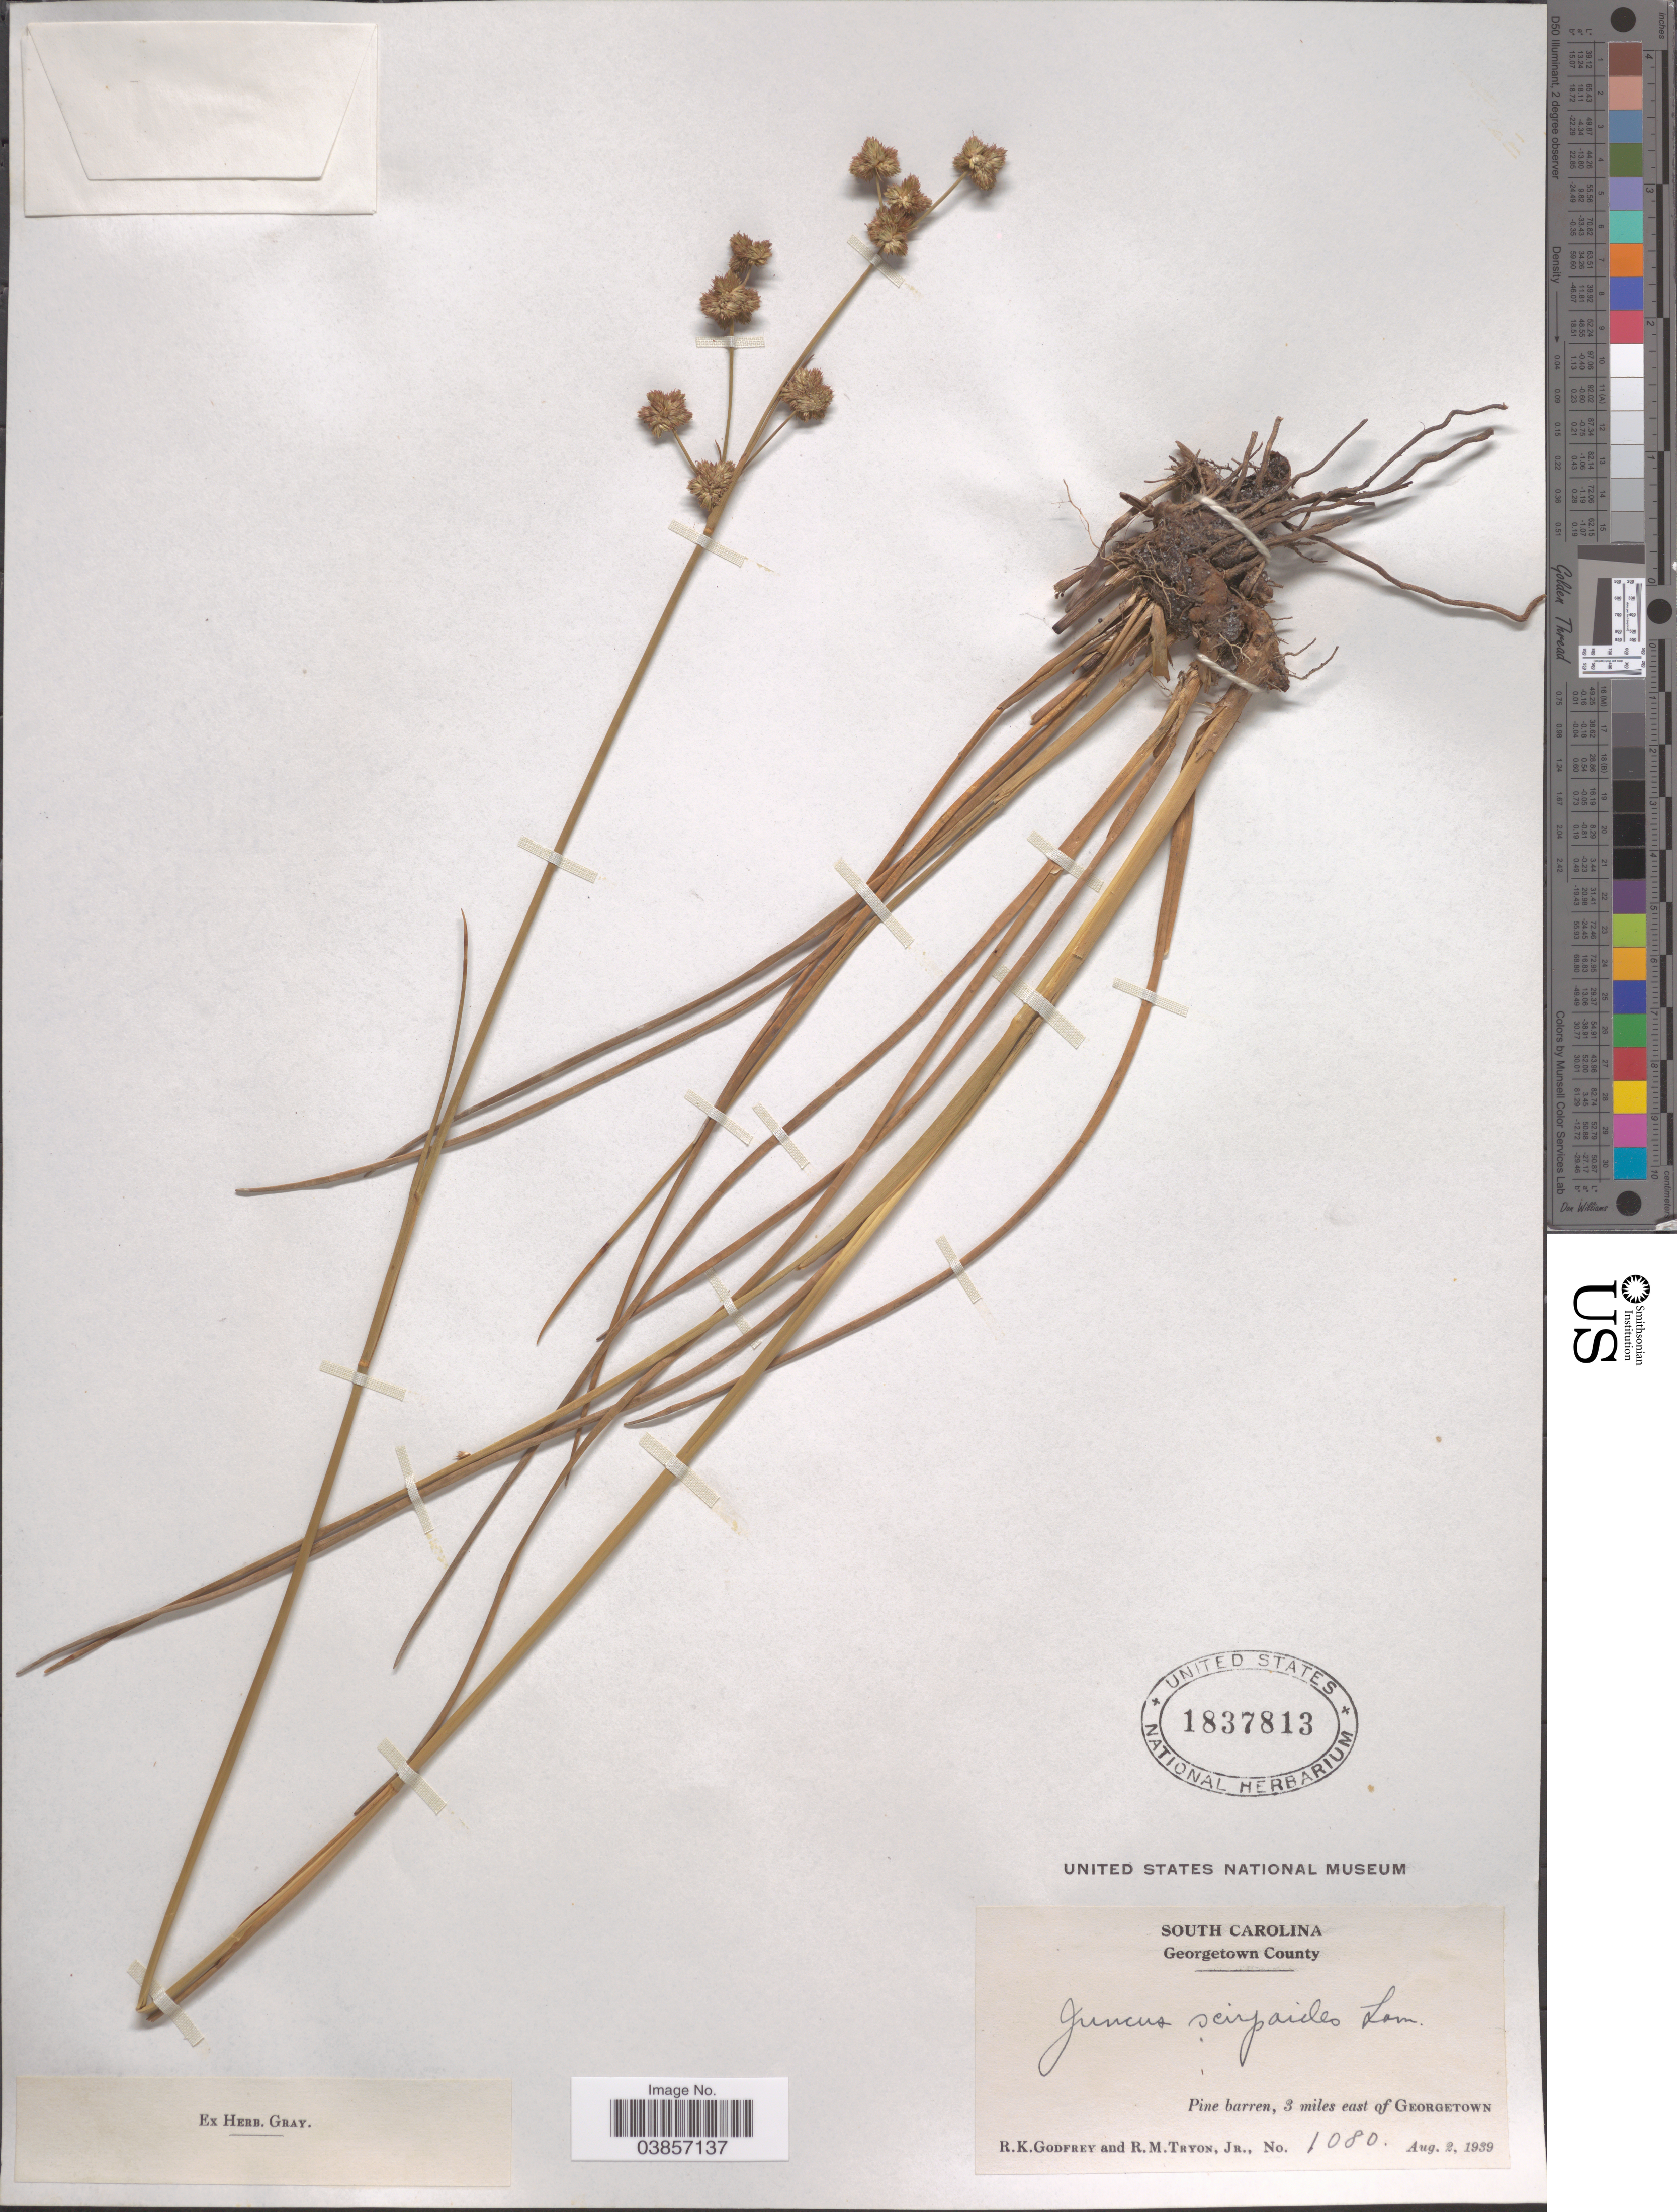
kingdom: Plantae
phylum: Tracheophyta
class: Liliopsida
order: Poales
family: Juncaceae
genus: Juncus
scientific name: Juncus scirpoides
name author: Lam.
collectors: R. K. Godfrey & R. Tryon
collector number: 1080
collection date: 1939-08-02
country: United States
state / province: South Carolina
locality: Georgetown County. 3 miles east of Georgetown.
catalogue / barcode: US 1837813